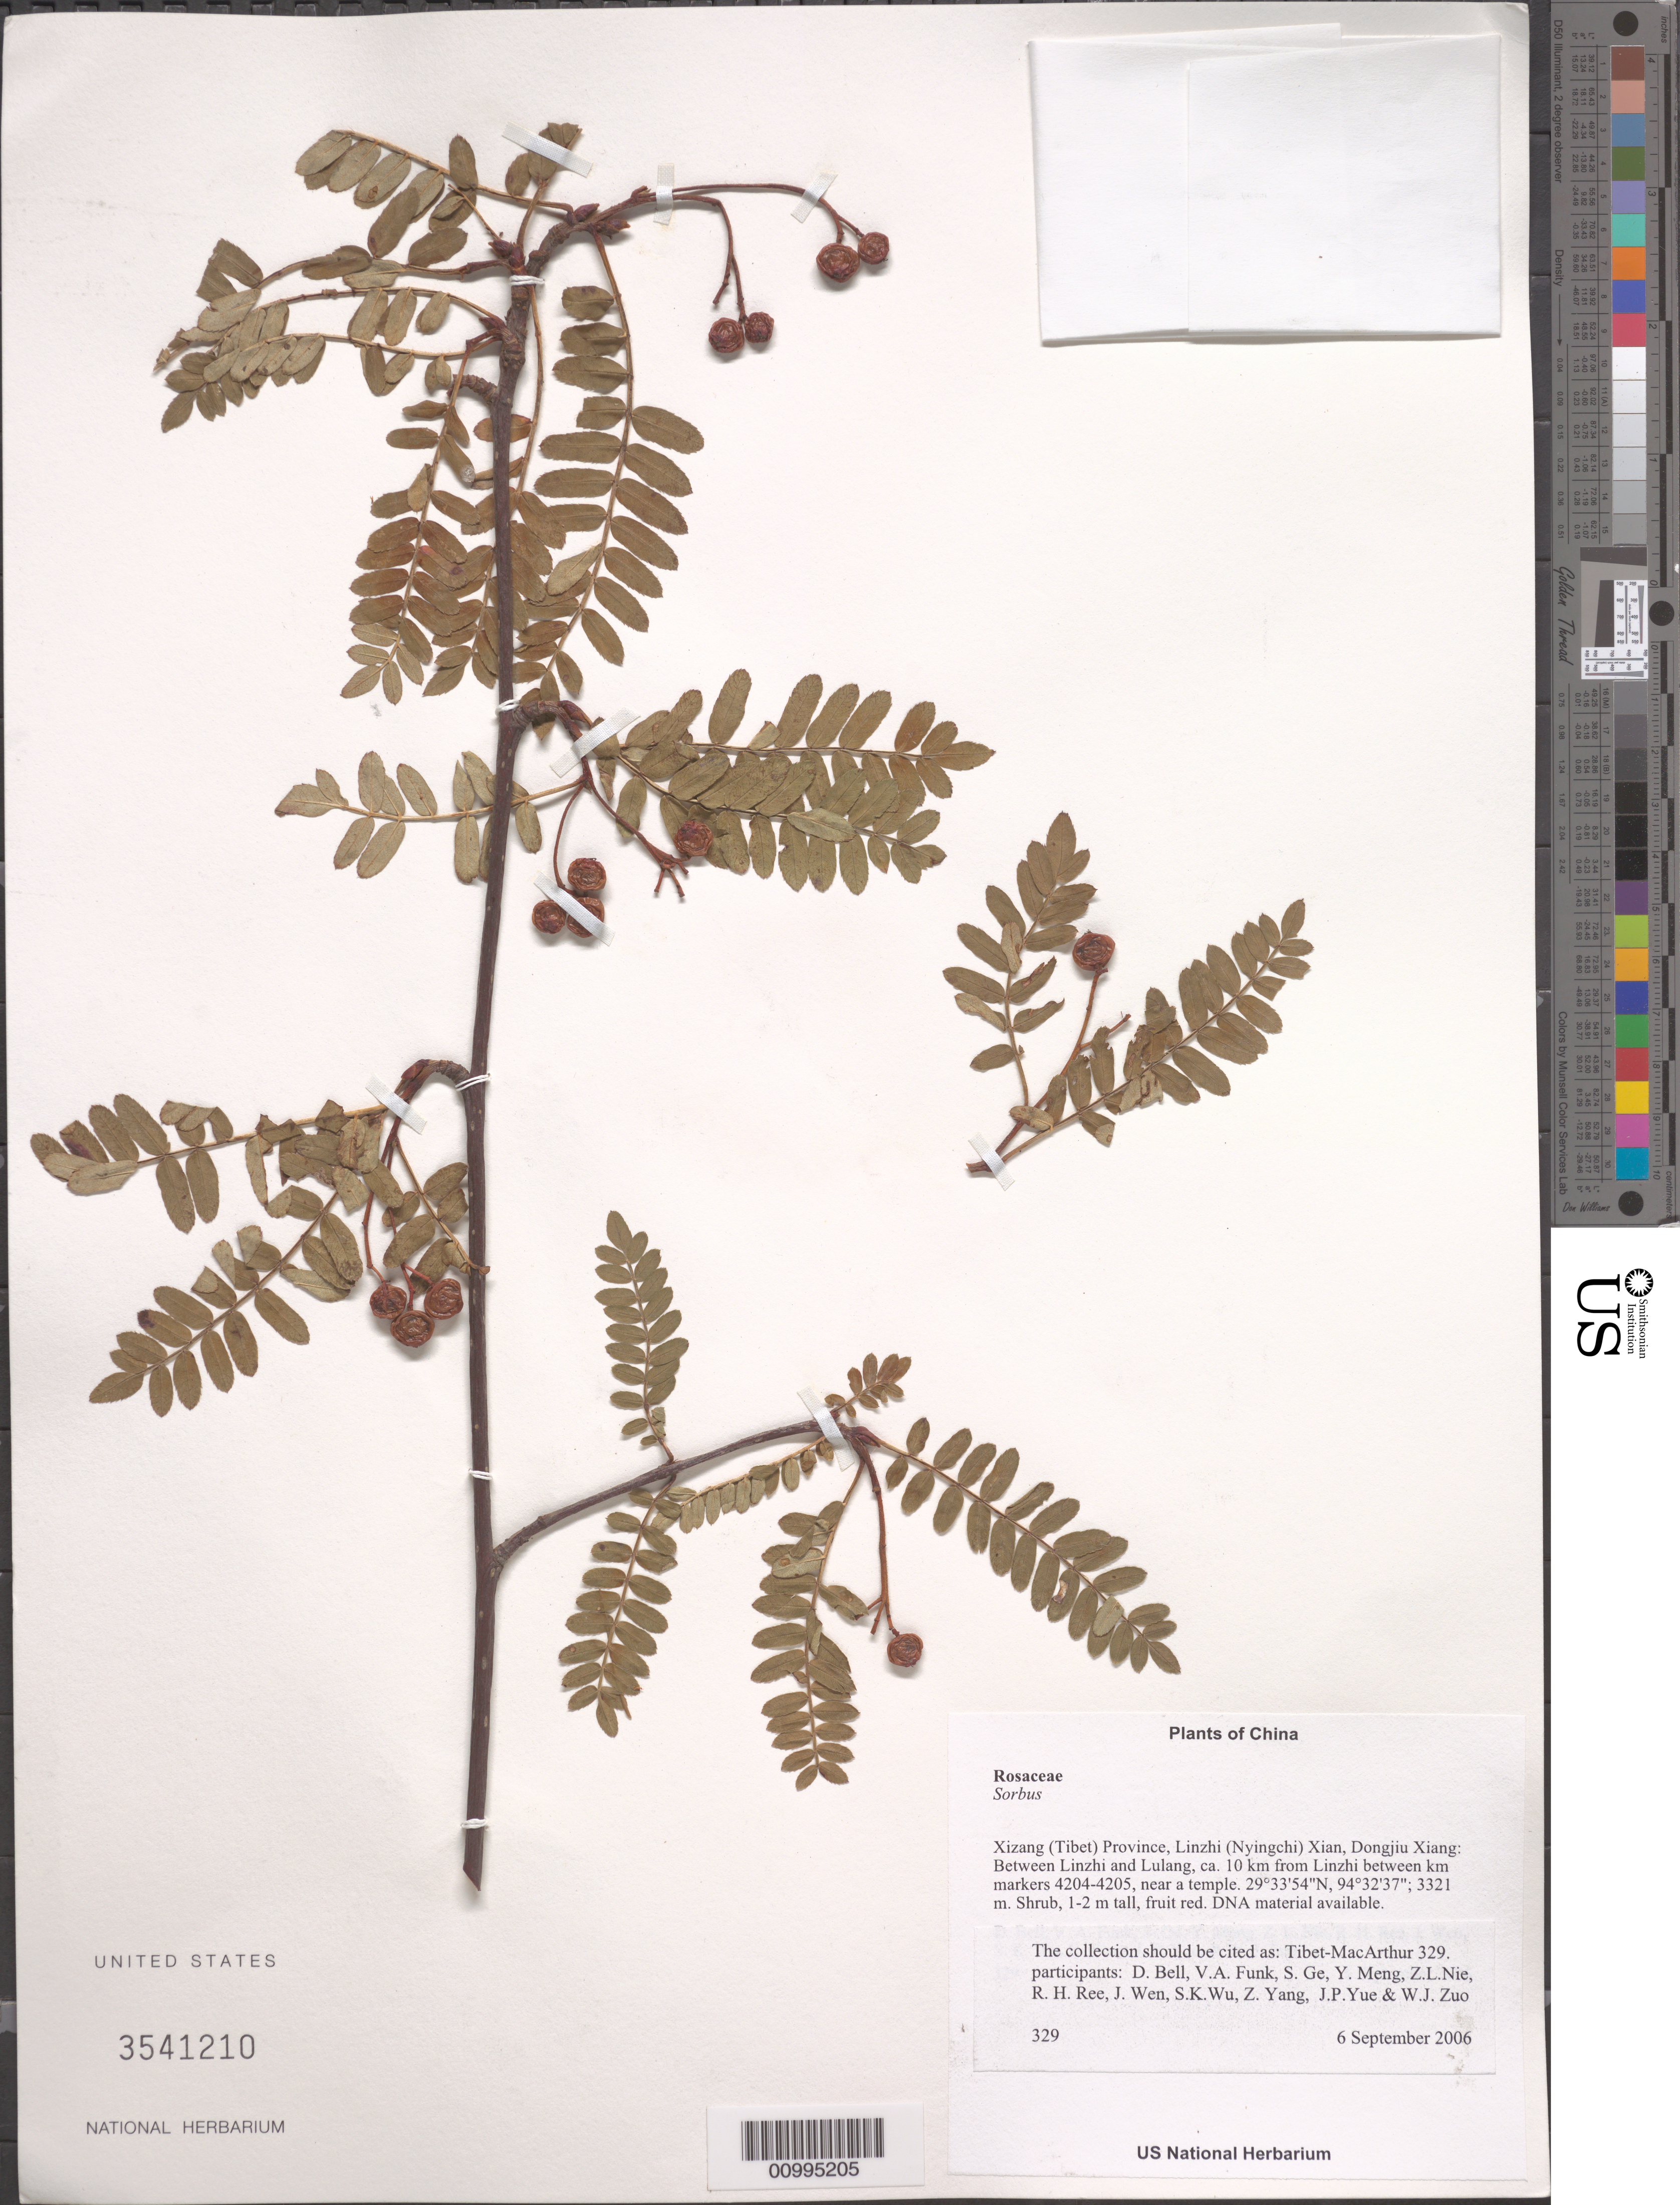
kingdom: Plantae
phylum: Tracheophyta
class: Magnoliopsida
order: Rosales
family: Rosaceae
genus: Sorbus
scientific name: Sorbus sp.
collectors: Tibet-MacArthur, D. A. Bell, V. Funk, S. Ge, Y. Meng, Z. Nie, R. Ree, J. Wen, S. K. Wu, Z. Yang, J. Yue & W. Zuo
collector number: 329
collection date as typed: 06 Sep 2006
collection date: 2006-09-06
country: China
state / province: Xizang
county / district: Linzhi (Nyingchi) Xian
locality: Dongjiu Xiang. Between Linzhi and Lulang, ca. 10 km from Linzhi between km markers 4204-4205, near a temple.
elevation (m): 3321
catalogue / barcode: US 3541210